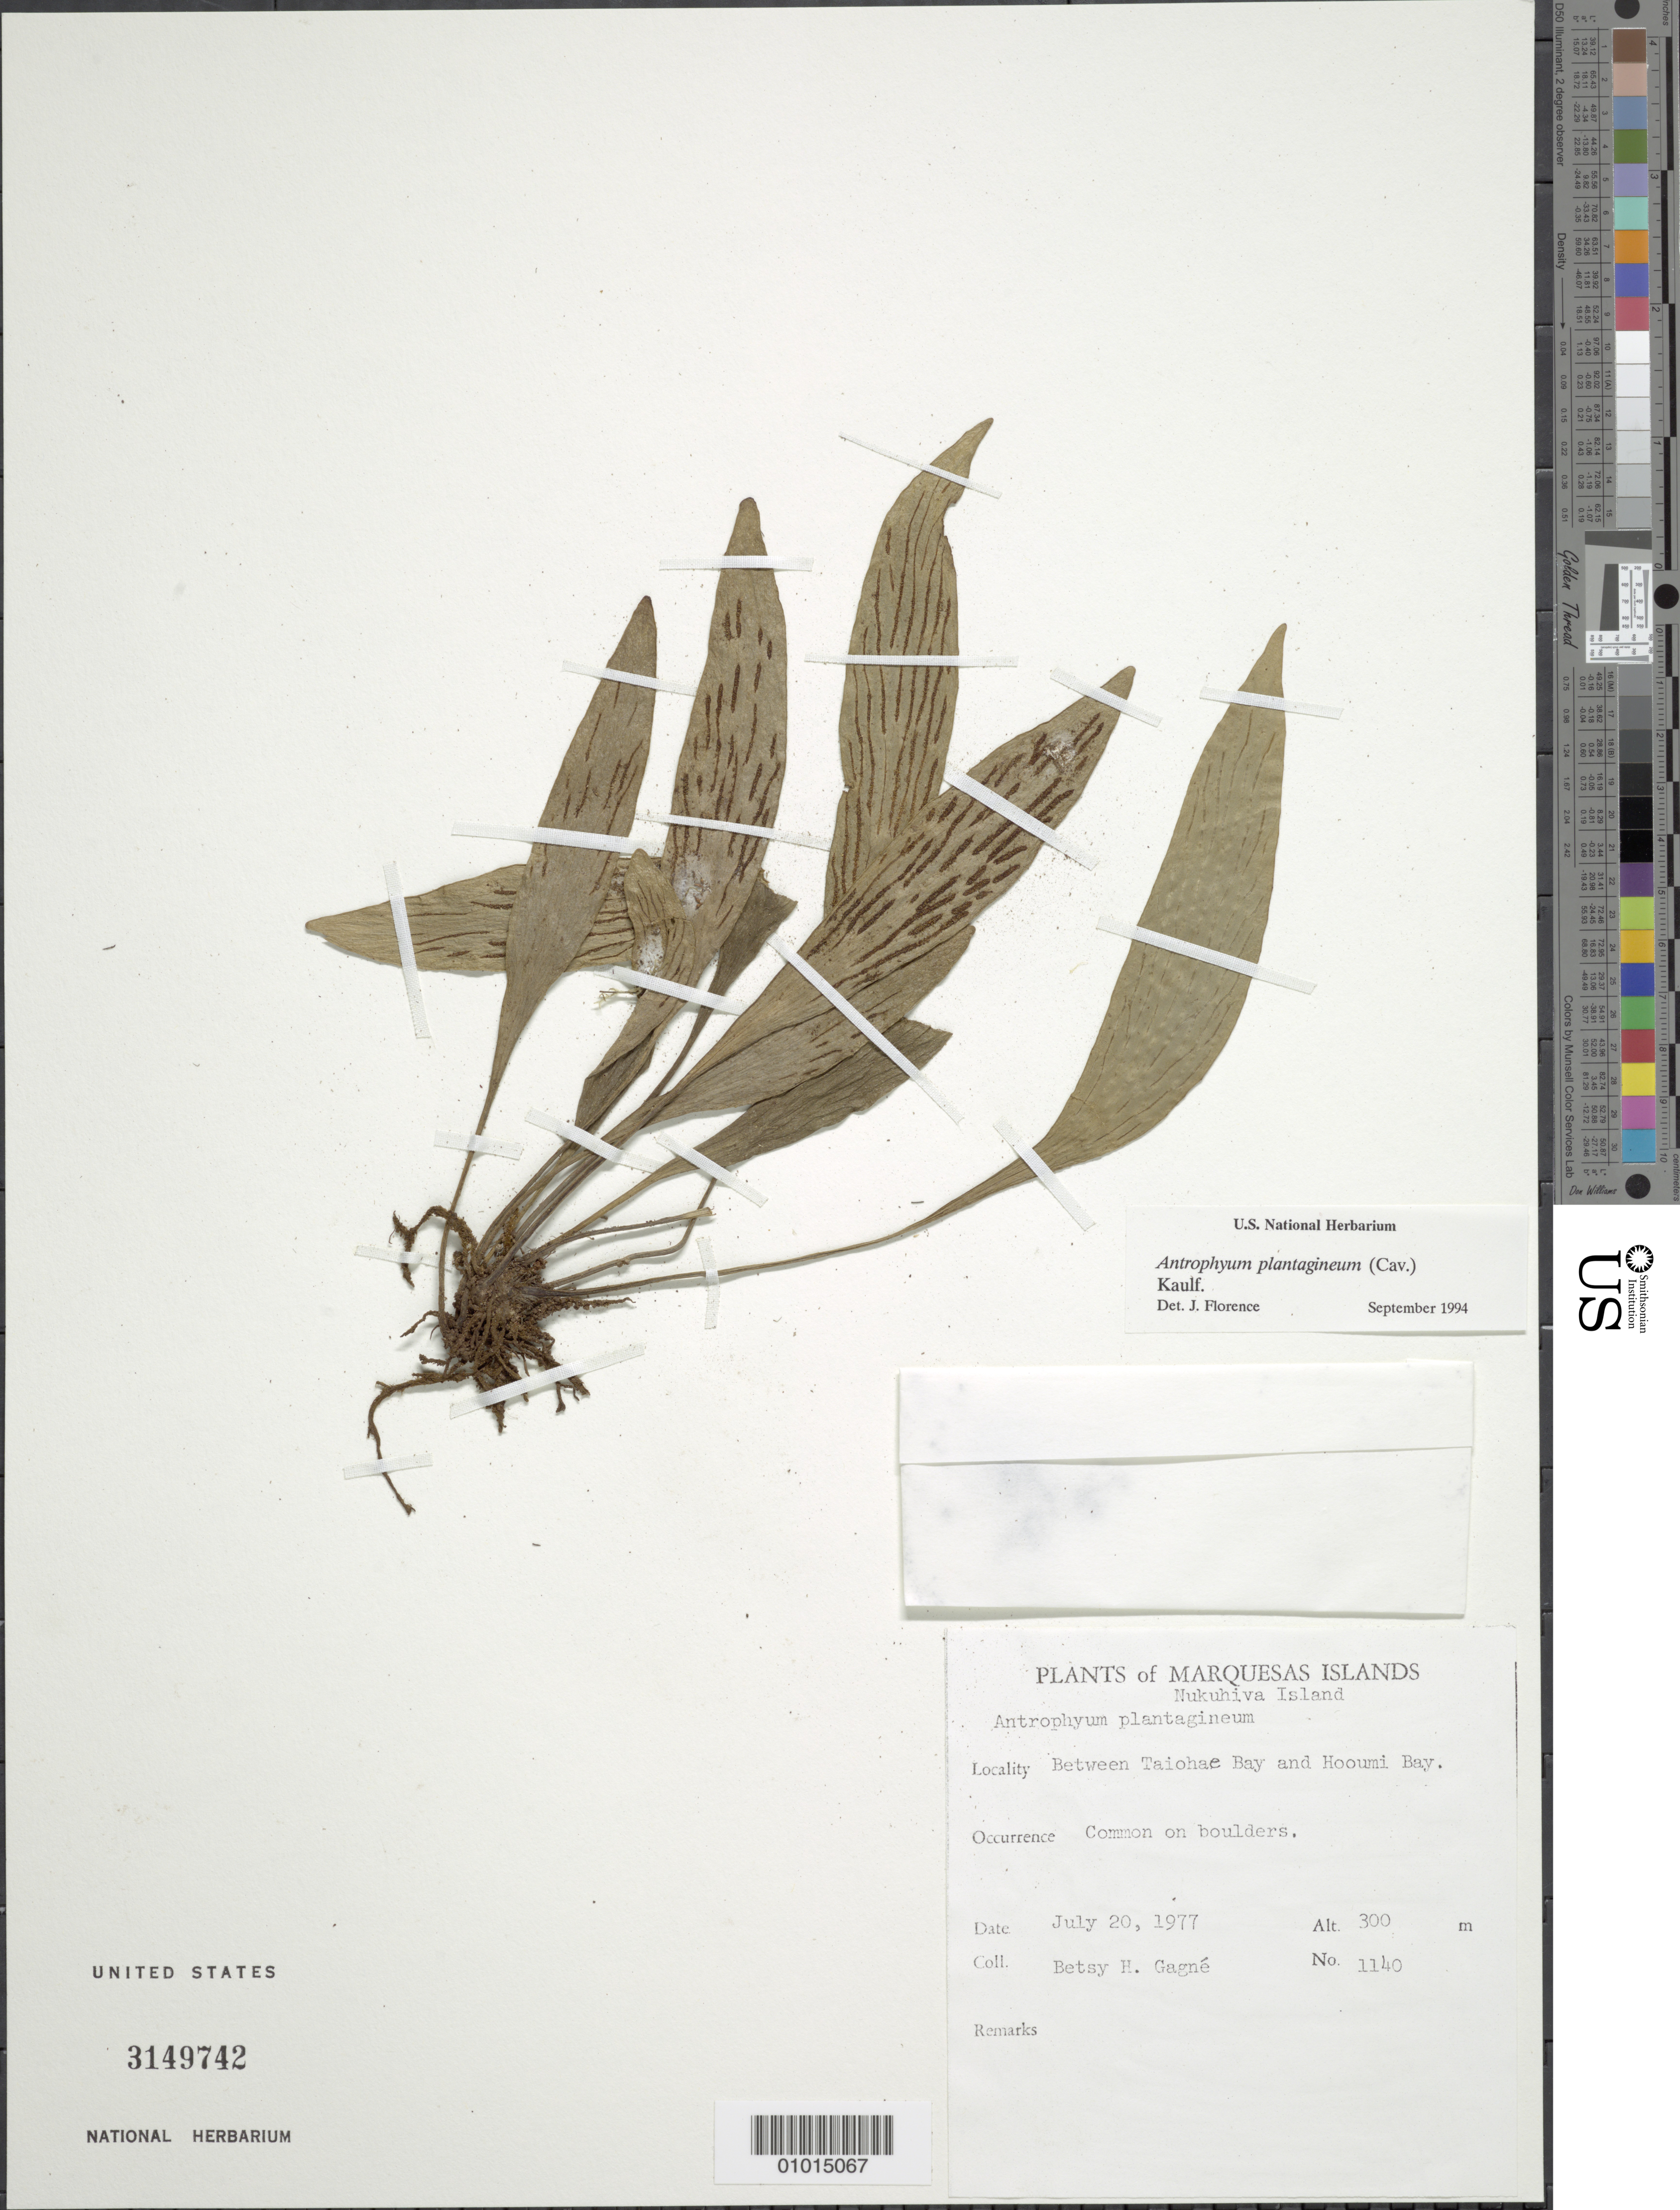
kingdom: Plantae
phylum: Tracheophyta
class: Polypodiopsida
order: Polypodiales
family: Pteridaceae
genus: Antrophyum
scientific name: Antrophyum plantagineum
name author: (Cav.) Kaulf.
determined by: Florence, J.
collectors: B. H. Gagné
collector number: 1140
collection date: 1977-07-20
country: French Polynesia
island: Nuku Hiva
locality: Between Taiohae Bay and Hooumi Bay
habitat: Common on boulders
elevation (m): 300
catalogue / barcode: US 3149742